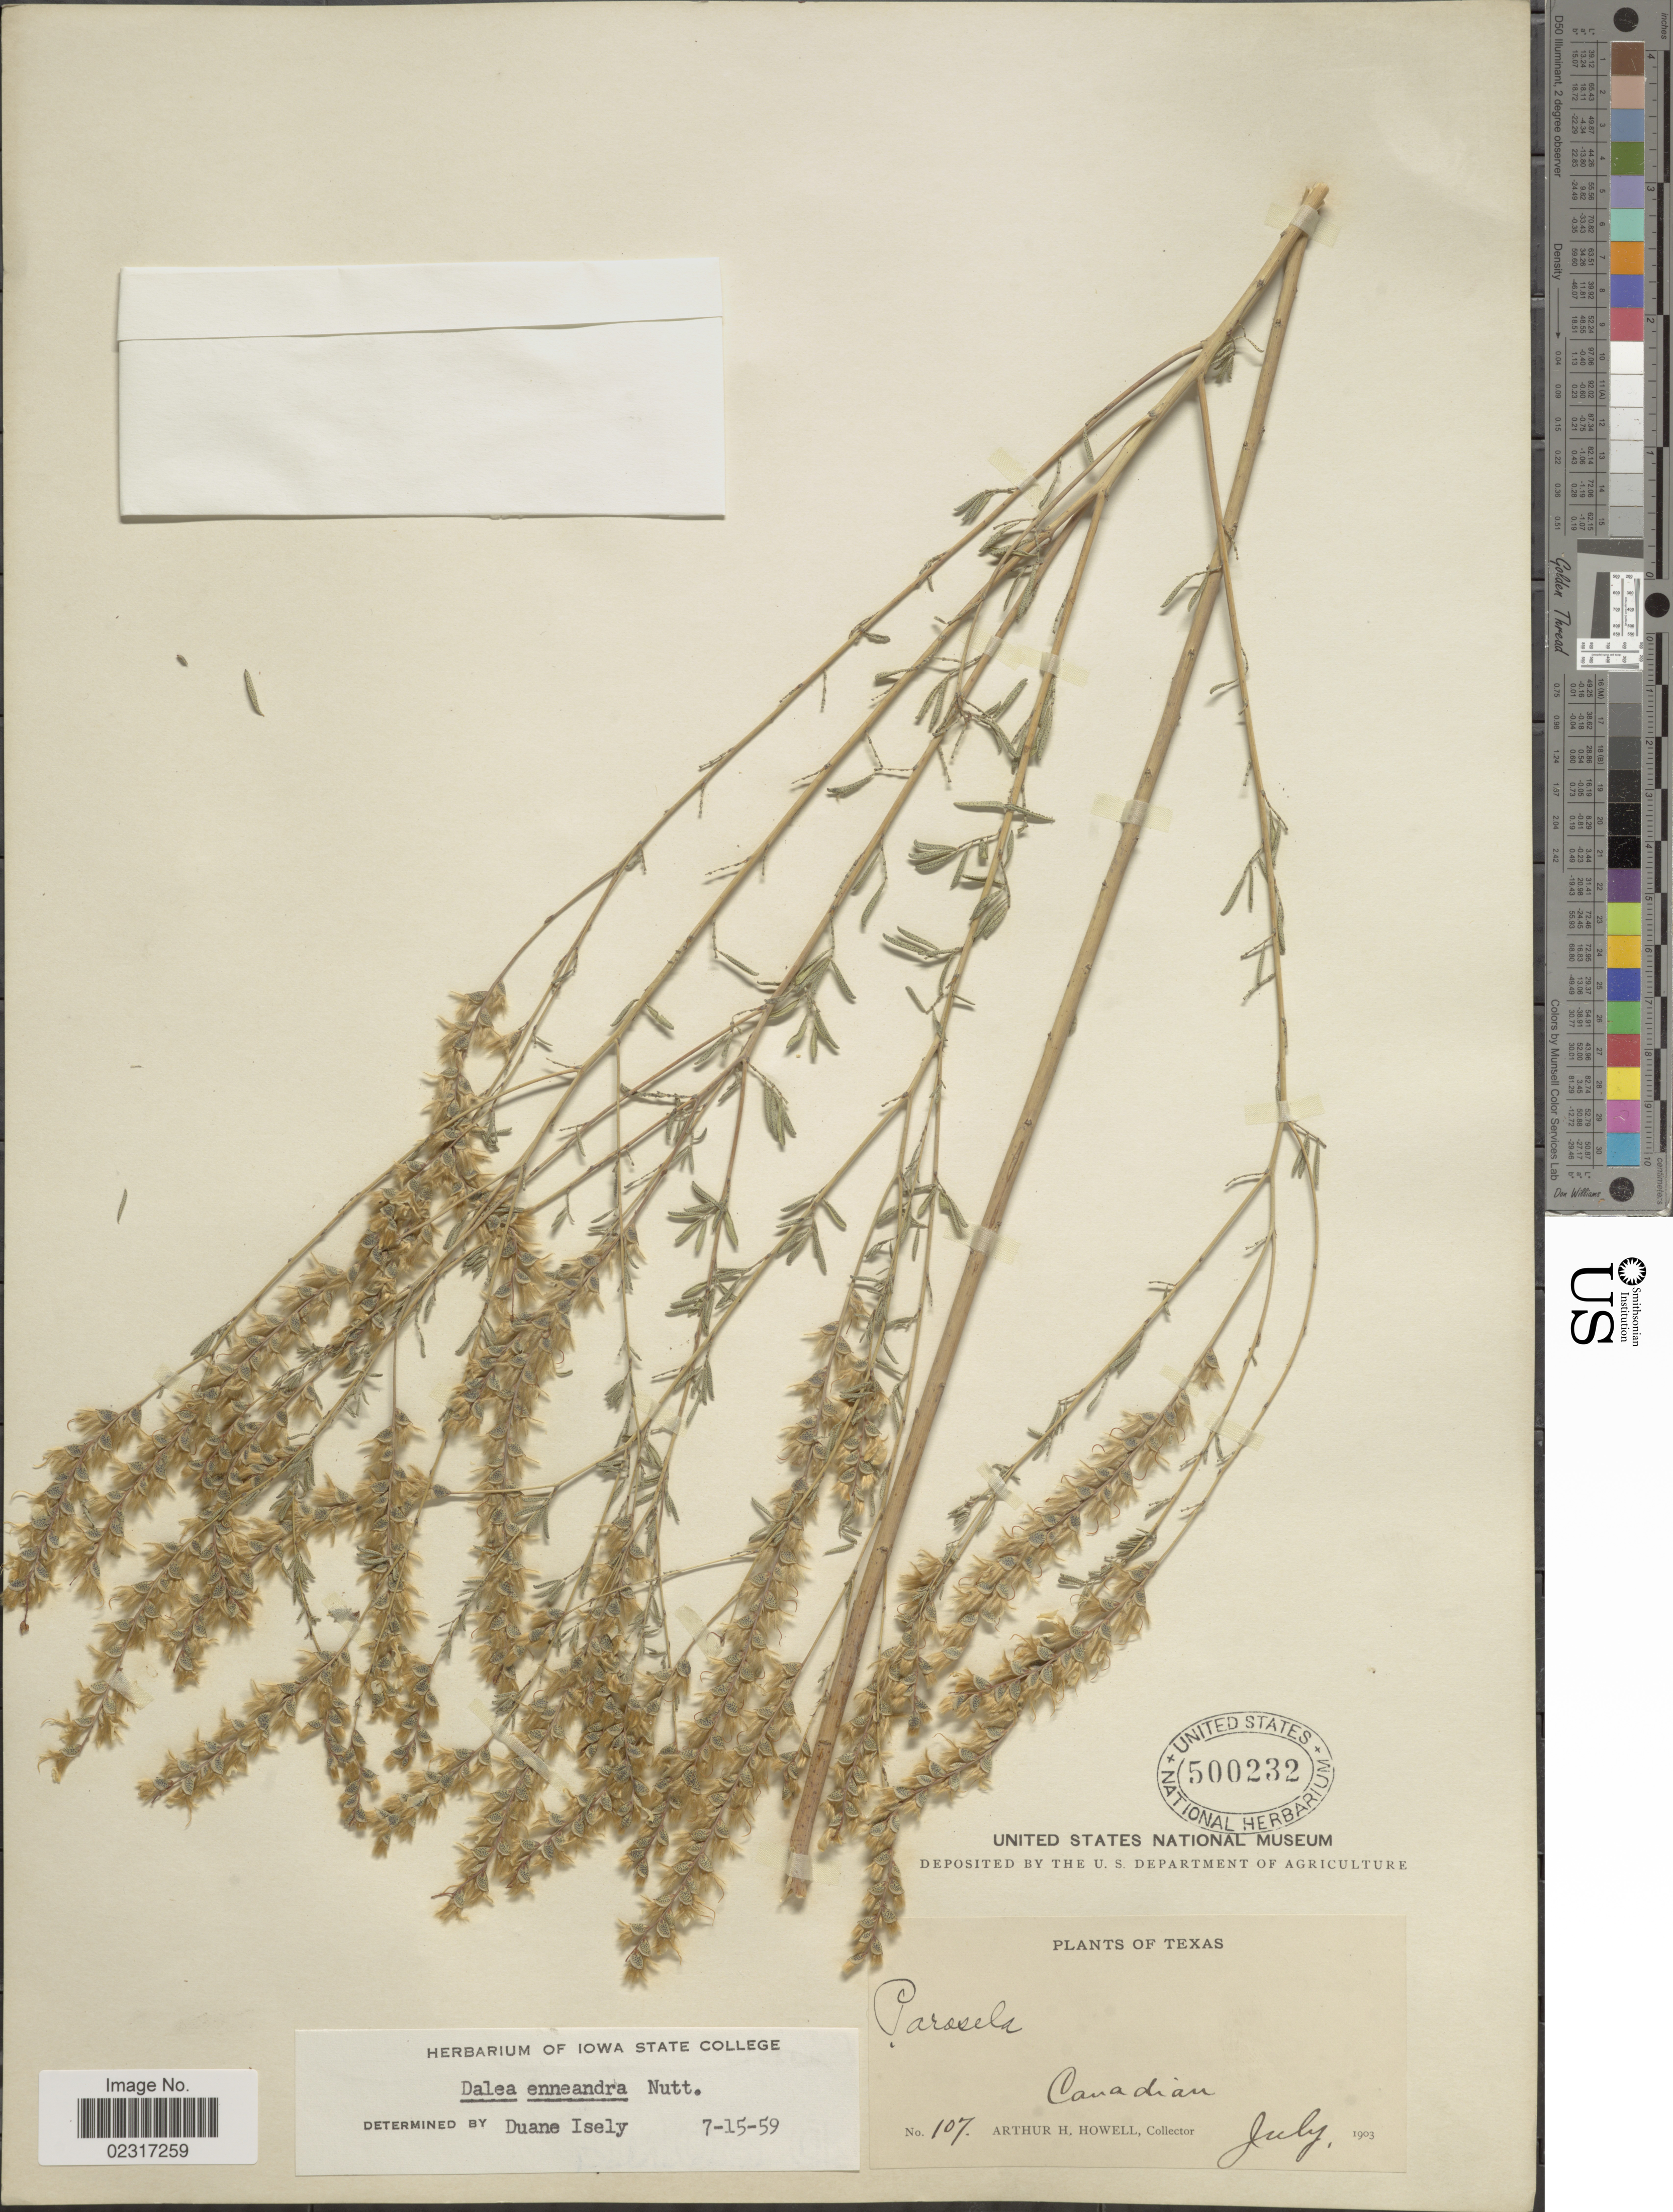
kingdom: Plantae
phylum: Tracheophyta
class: Magnoliopsida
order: Fabales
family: Fabaceae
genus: Dalea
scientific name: Dalea enneandra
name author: Nutt.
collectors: A. H. Howell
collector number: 107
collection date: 1903-07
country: United States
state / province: Texas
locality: Canadian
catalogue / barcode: US 500232